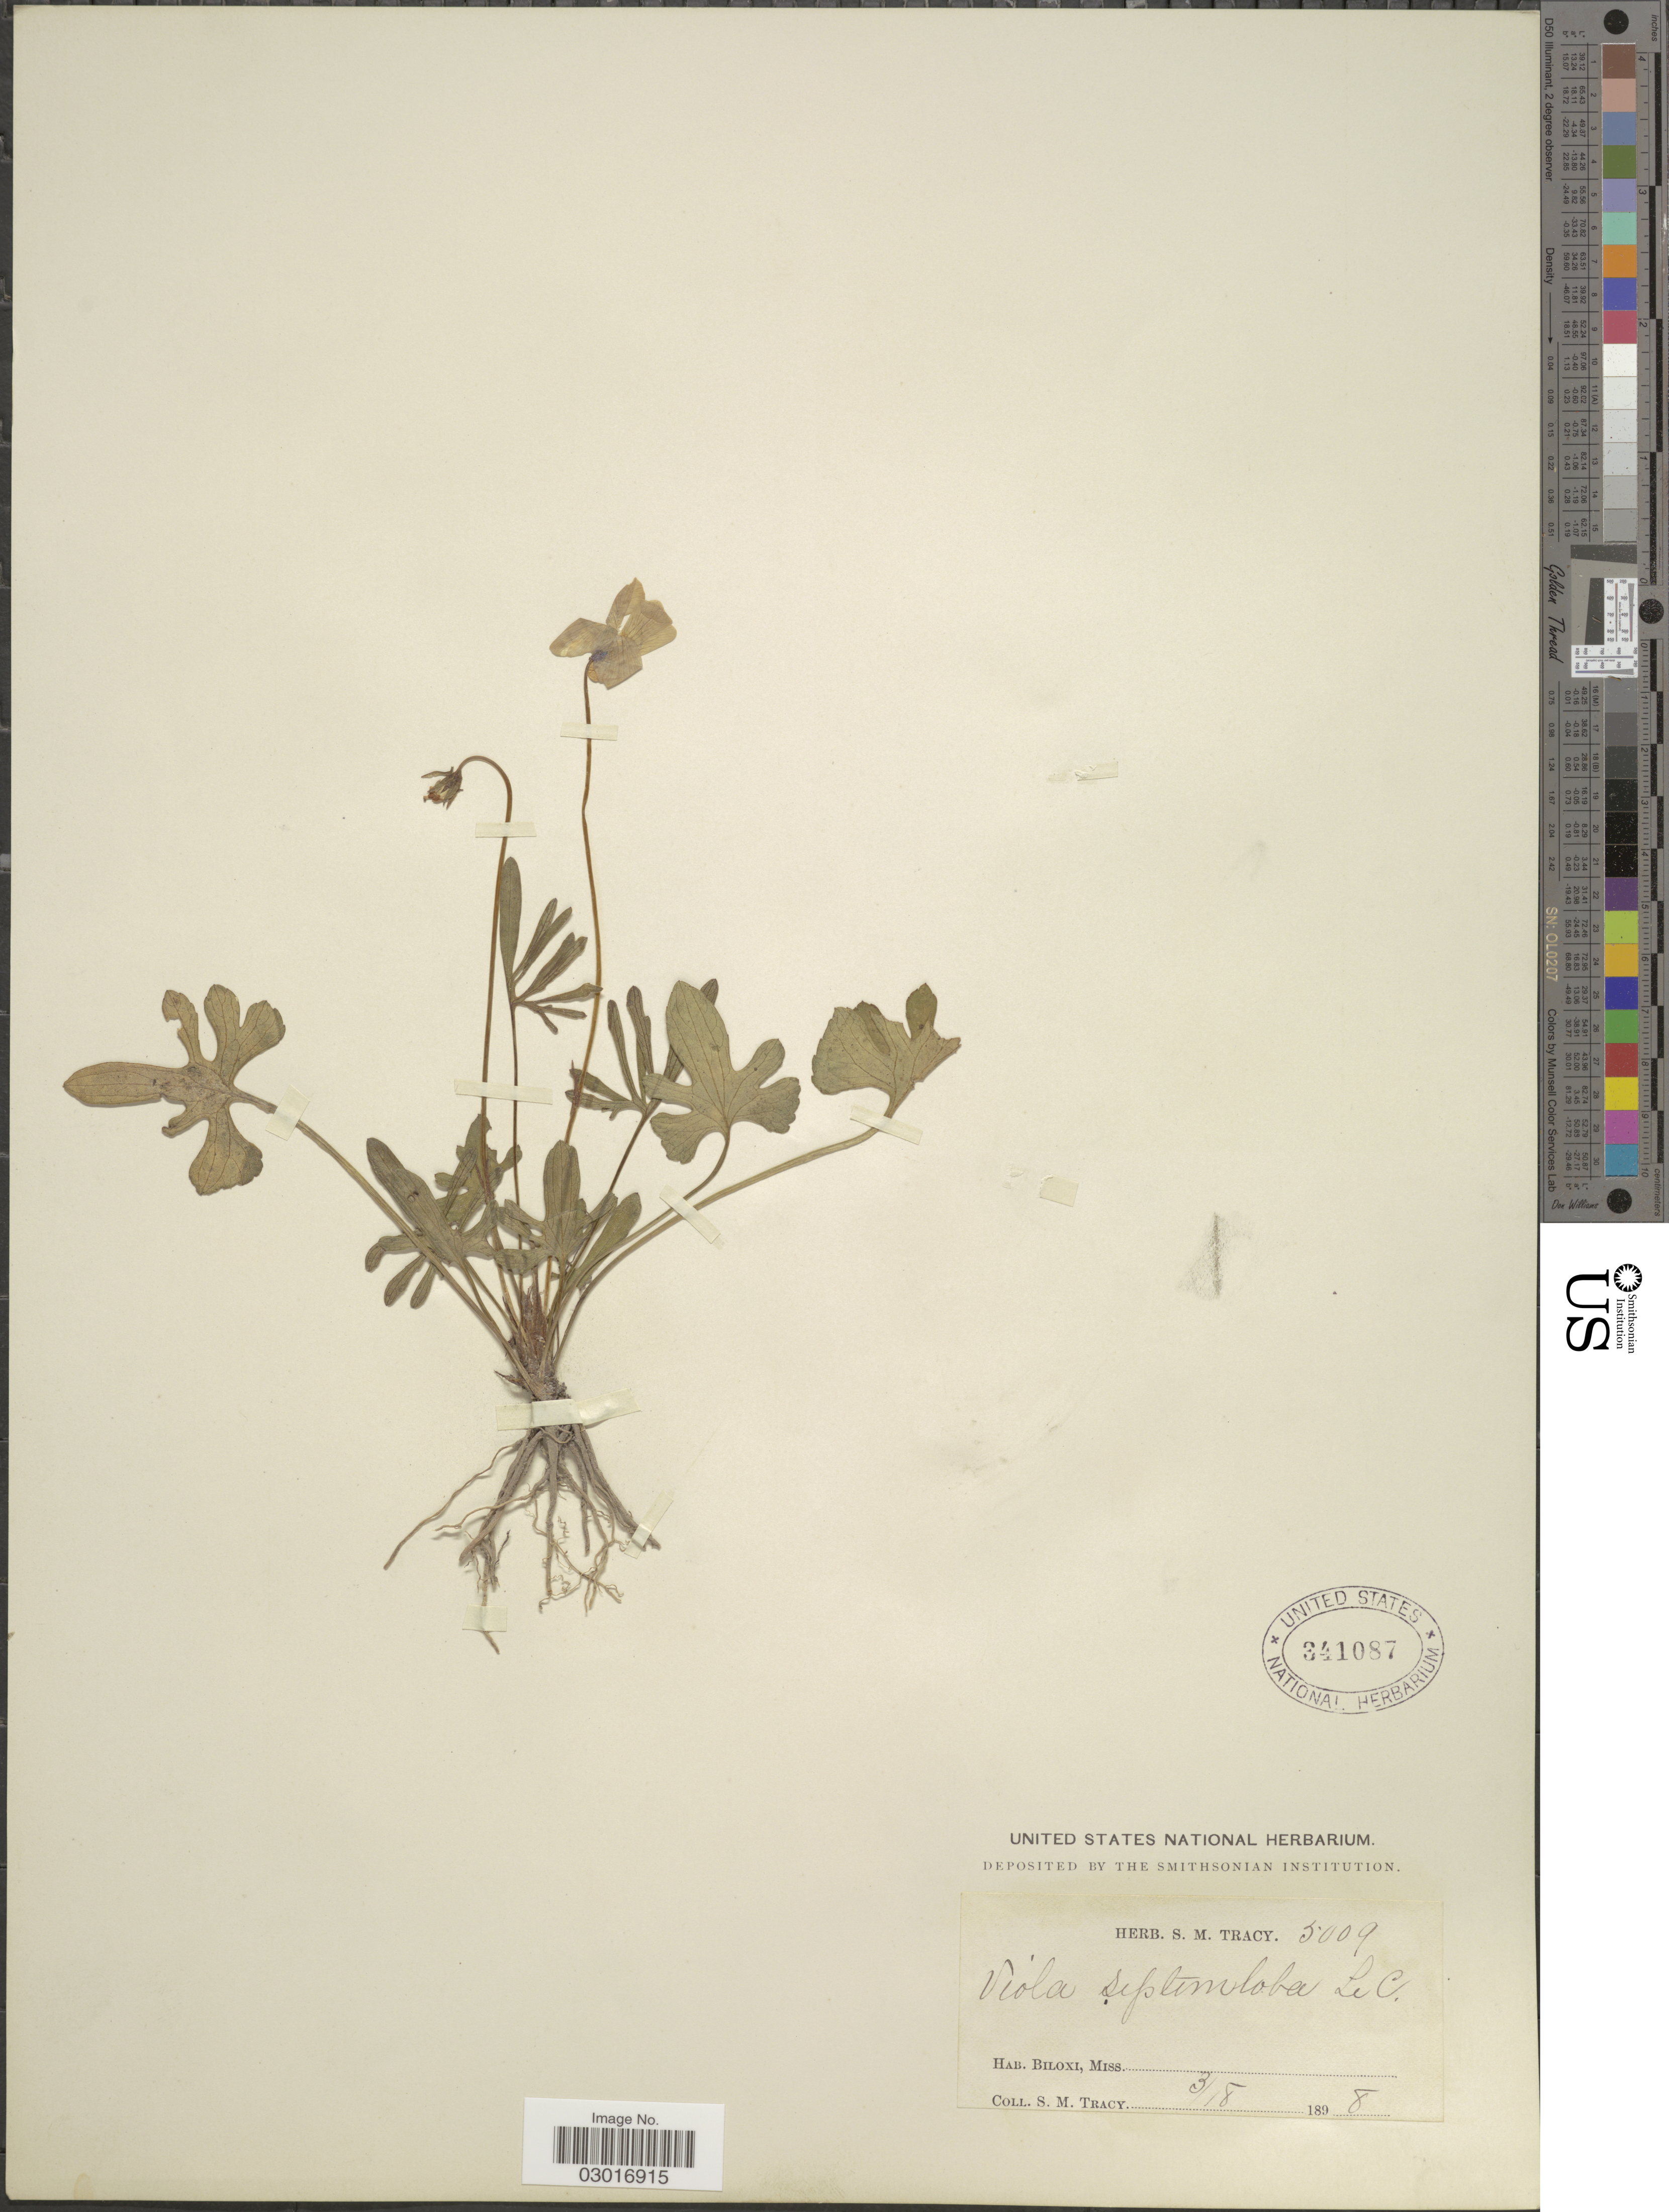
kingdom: Plantae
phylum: Tracheophyta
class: Magnoliopsida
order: Malpighiales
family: Violaceae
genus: Viola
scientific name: Viola septemloba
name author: LeConte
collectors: S. M. Tracy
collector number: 5009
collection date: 1898-03-18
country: United States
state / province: Mississippi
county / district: Harrison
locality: Biloxi.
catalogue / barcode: US 341087